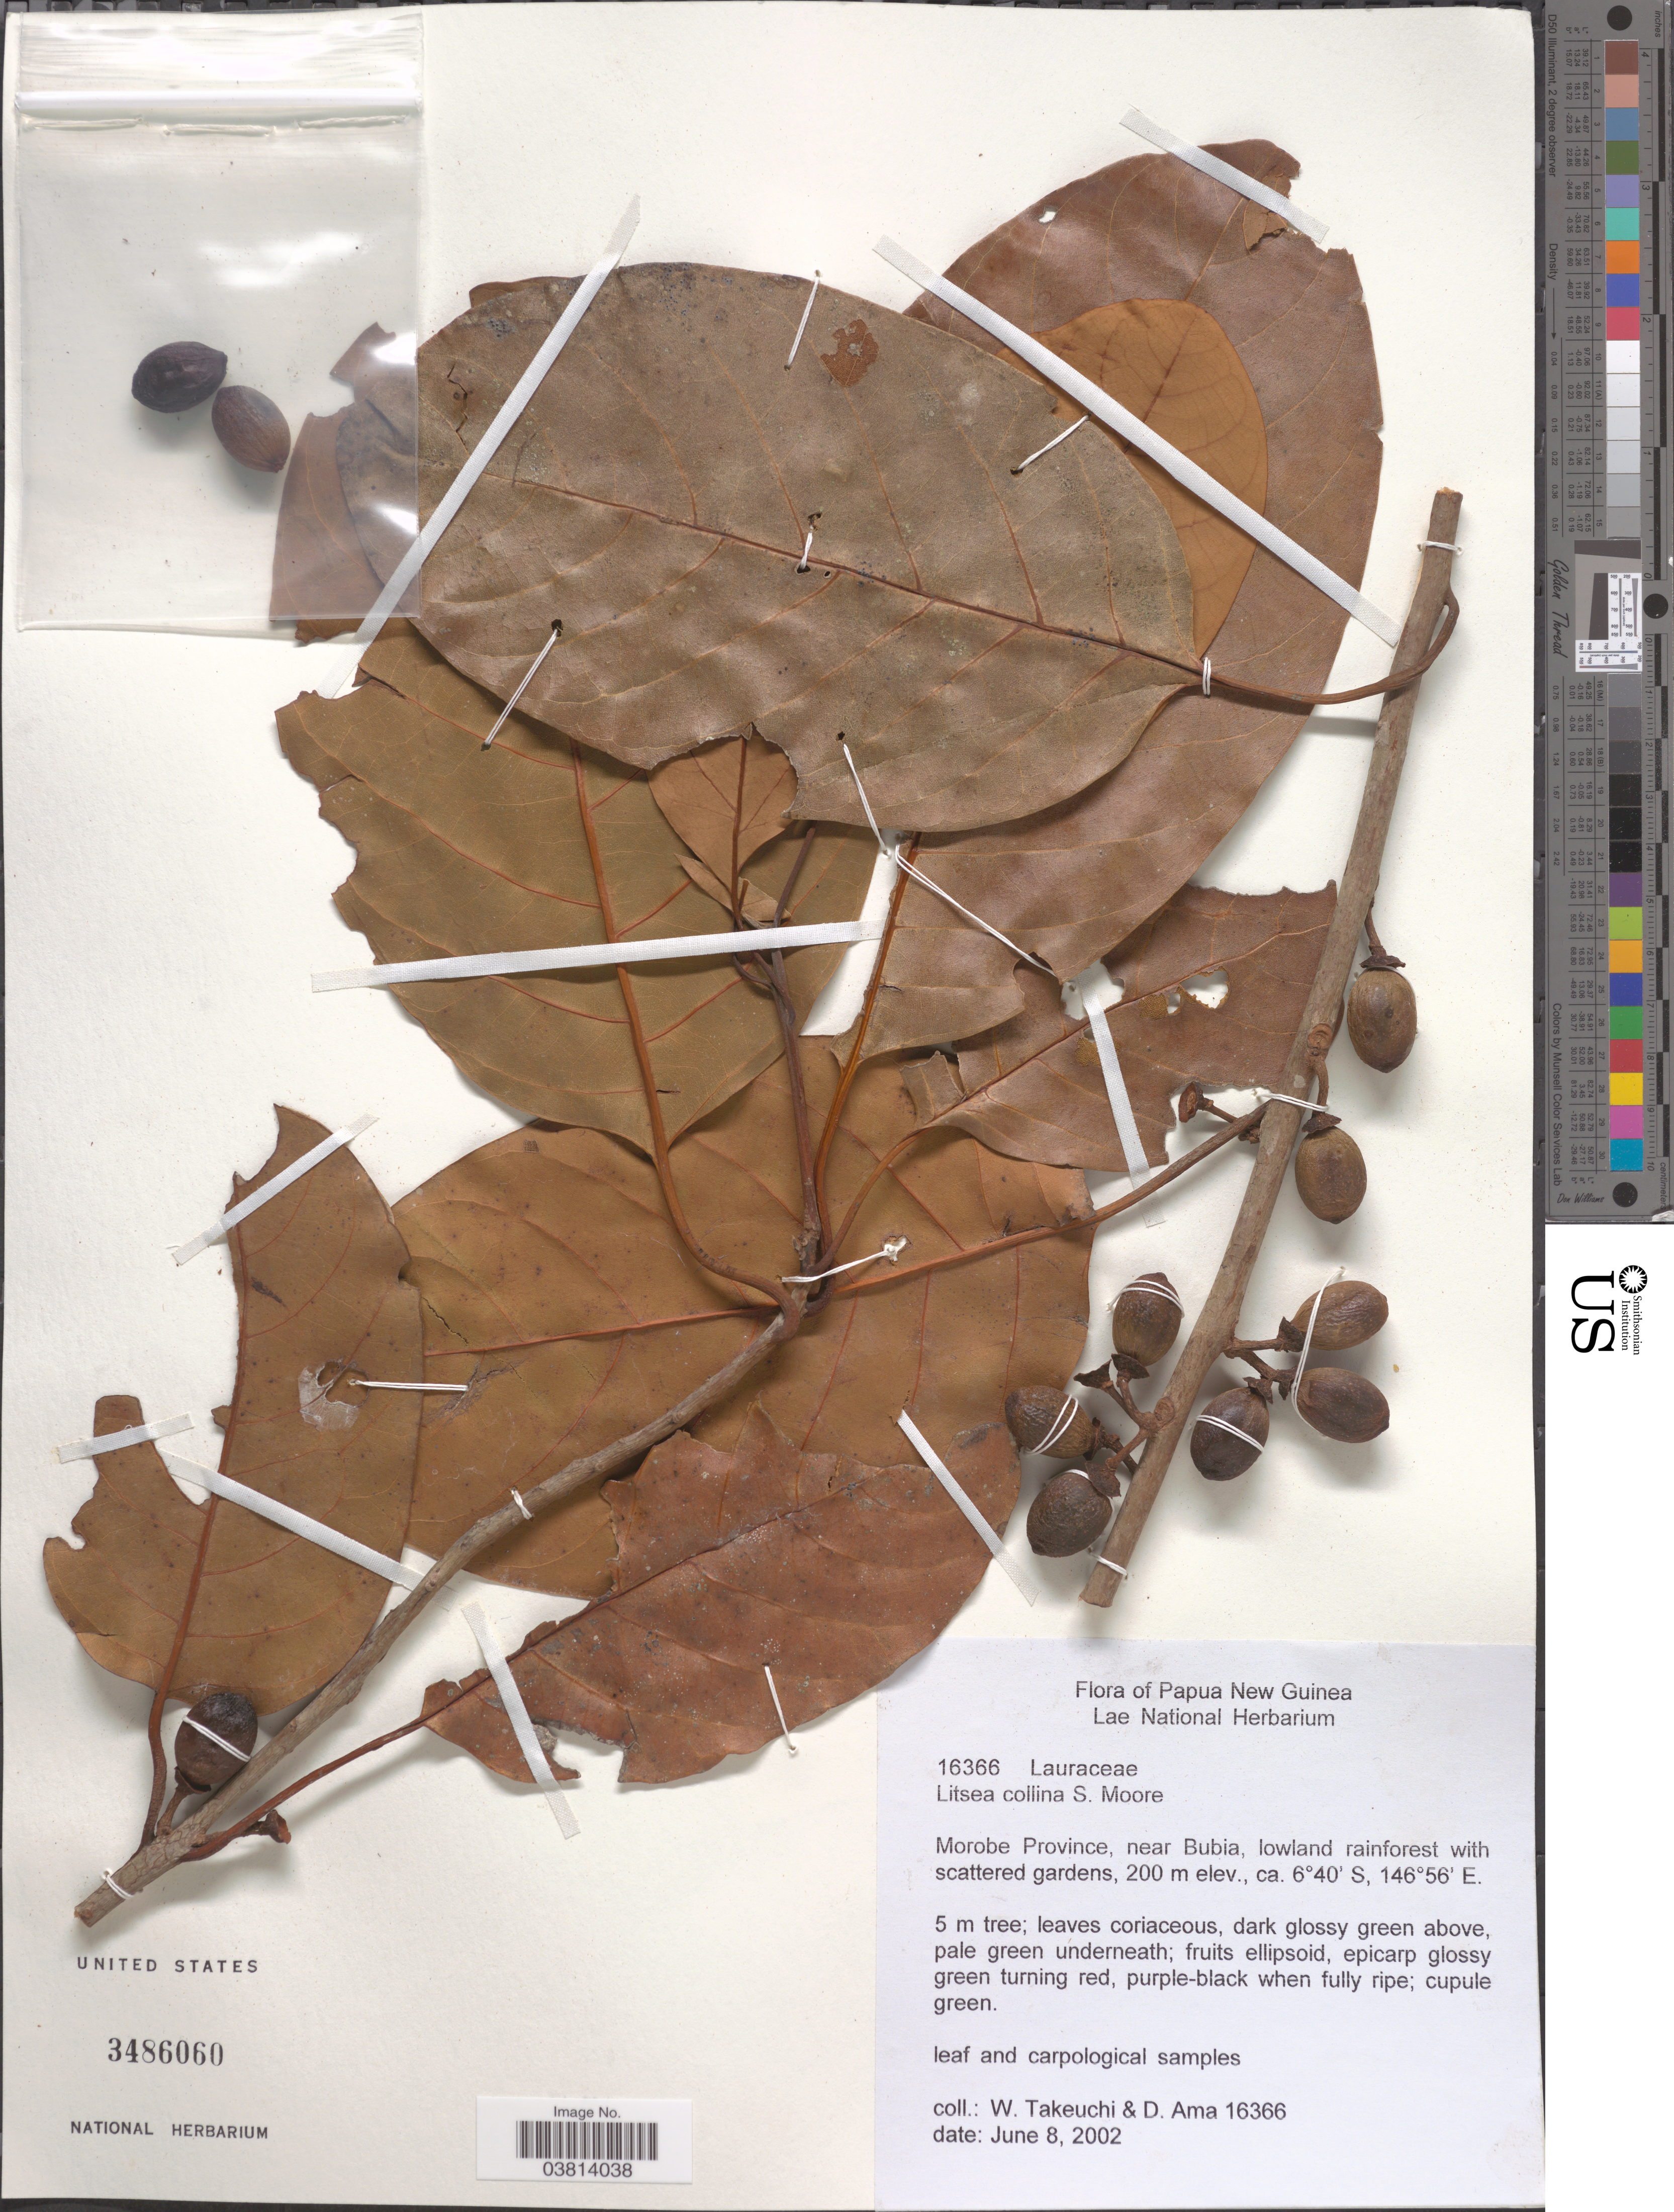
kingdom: Plantae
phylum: Tracheophyta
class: Magnoliopsida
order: Laurales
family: Lauraceae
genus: Litsea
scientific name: Litsea collina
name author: S. Moore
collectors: W. Takeuchi & D. Ama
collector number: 16366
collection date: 2002-06-08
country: Papua New Guinea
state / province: Morobe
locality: Near Bubia.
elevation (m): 200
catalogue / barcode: US 3486060